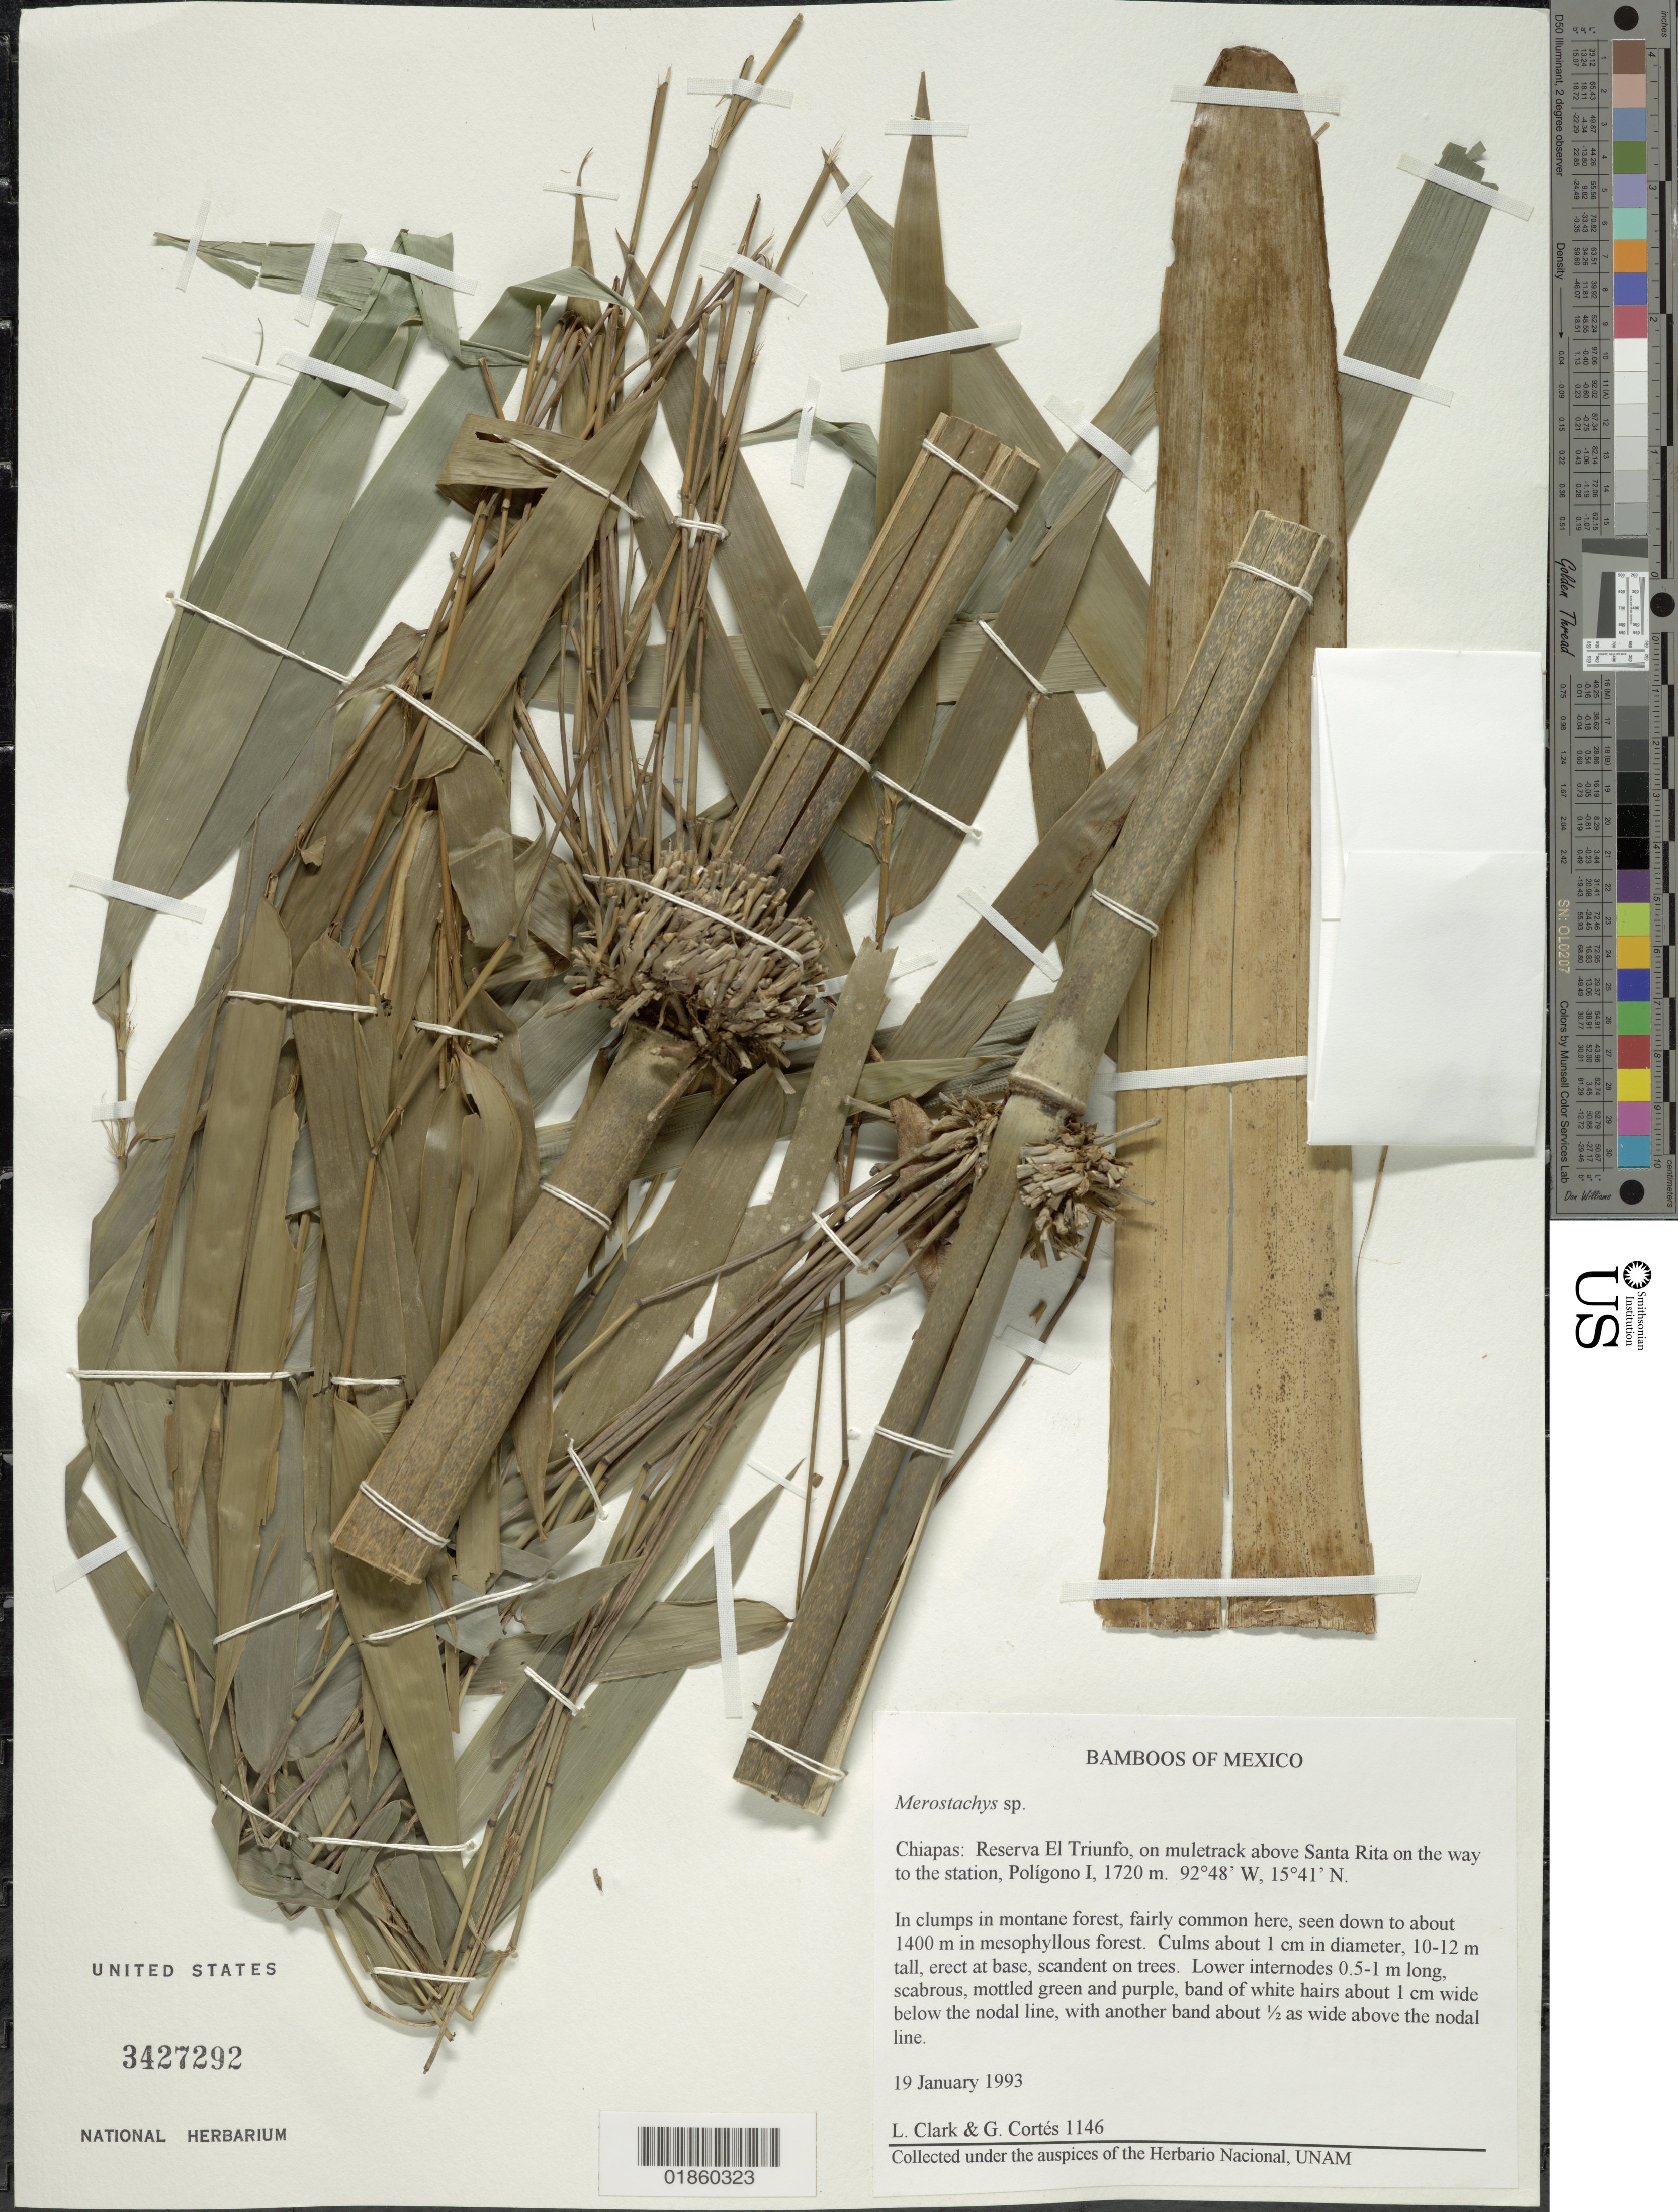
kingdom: Plantae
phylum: Tracheophyta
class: Liliopsida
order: Poales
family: Poaceae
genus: Merostachys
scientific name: Merostachys sp.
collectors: L. G. Clark & G. Cortes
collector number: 1146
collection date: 1993-01-19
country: Mexico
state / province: Chiapas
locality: Reserva El Triunfo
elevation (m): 1720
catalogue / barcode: US 3427292